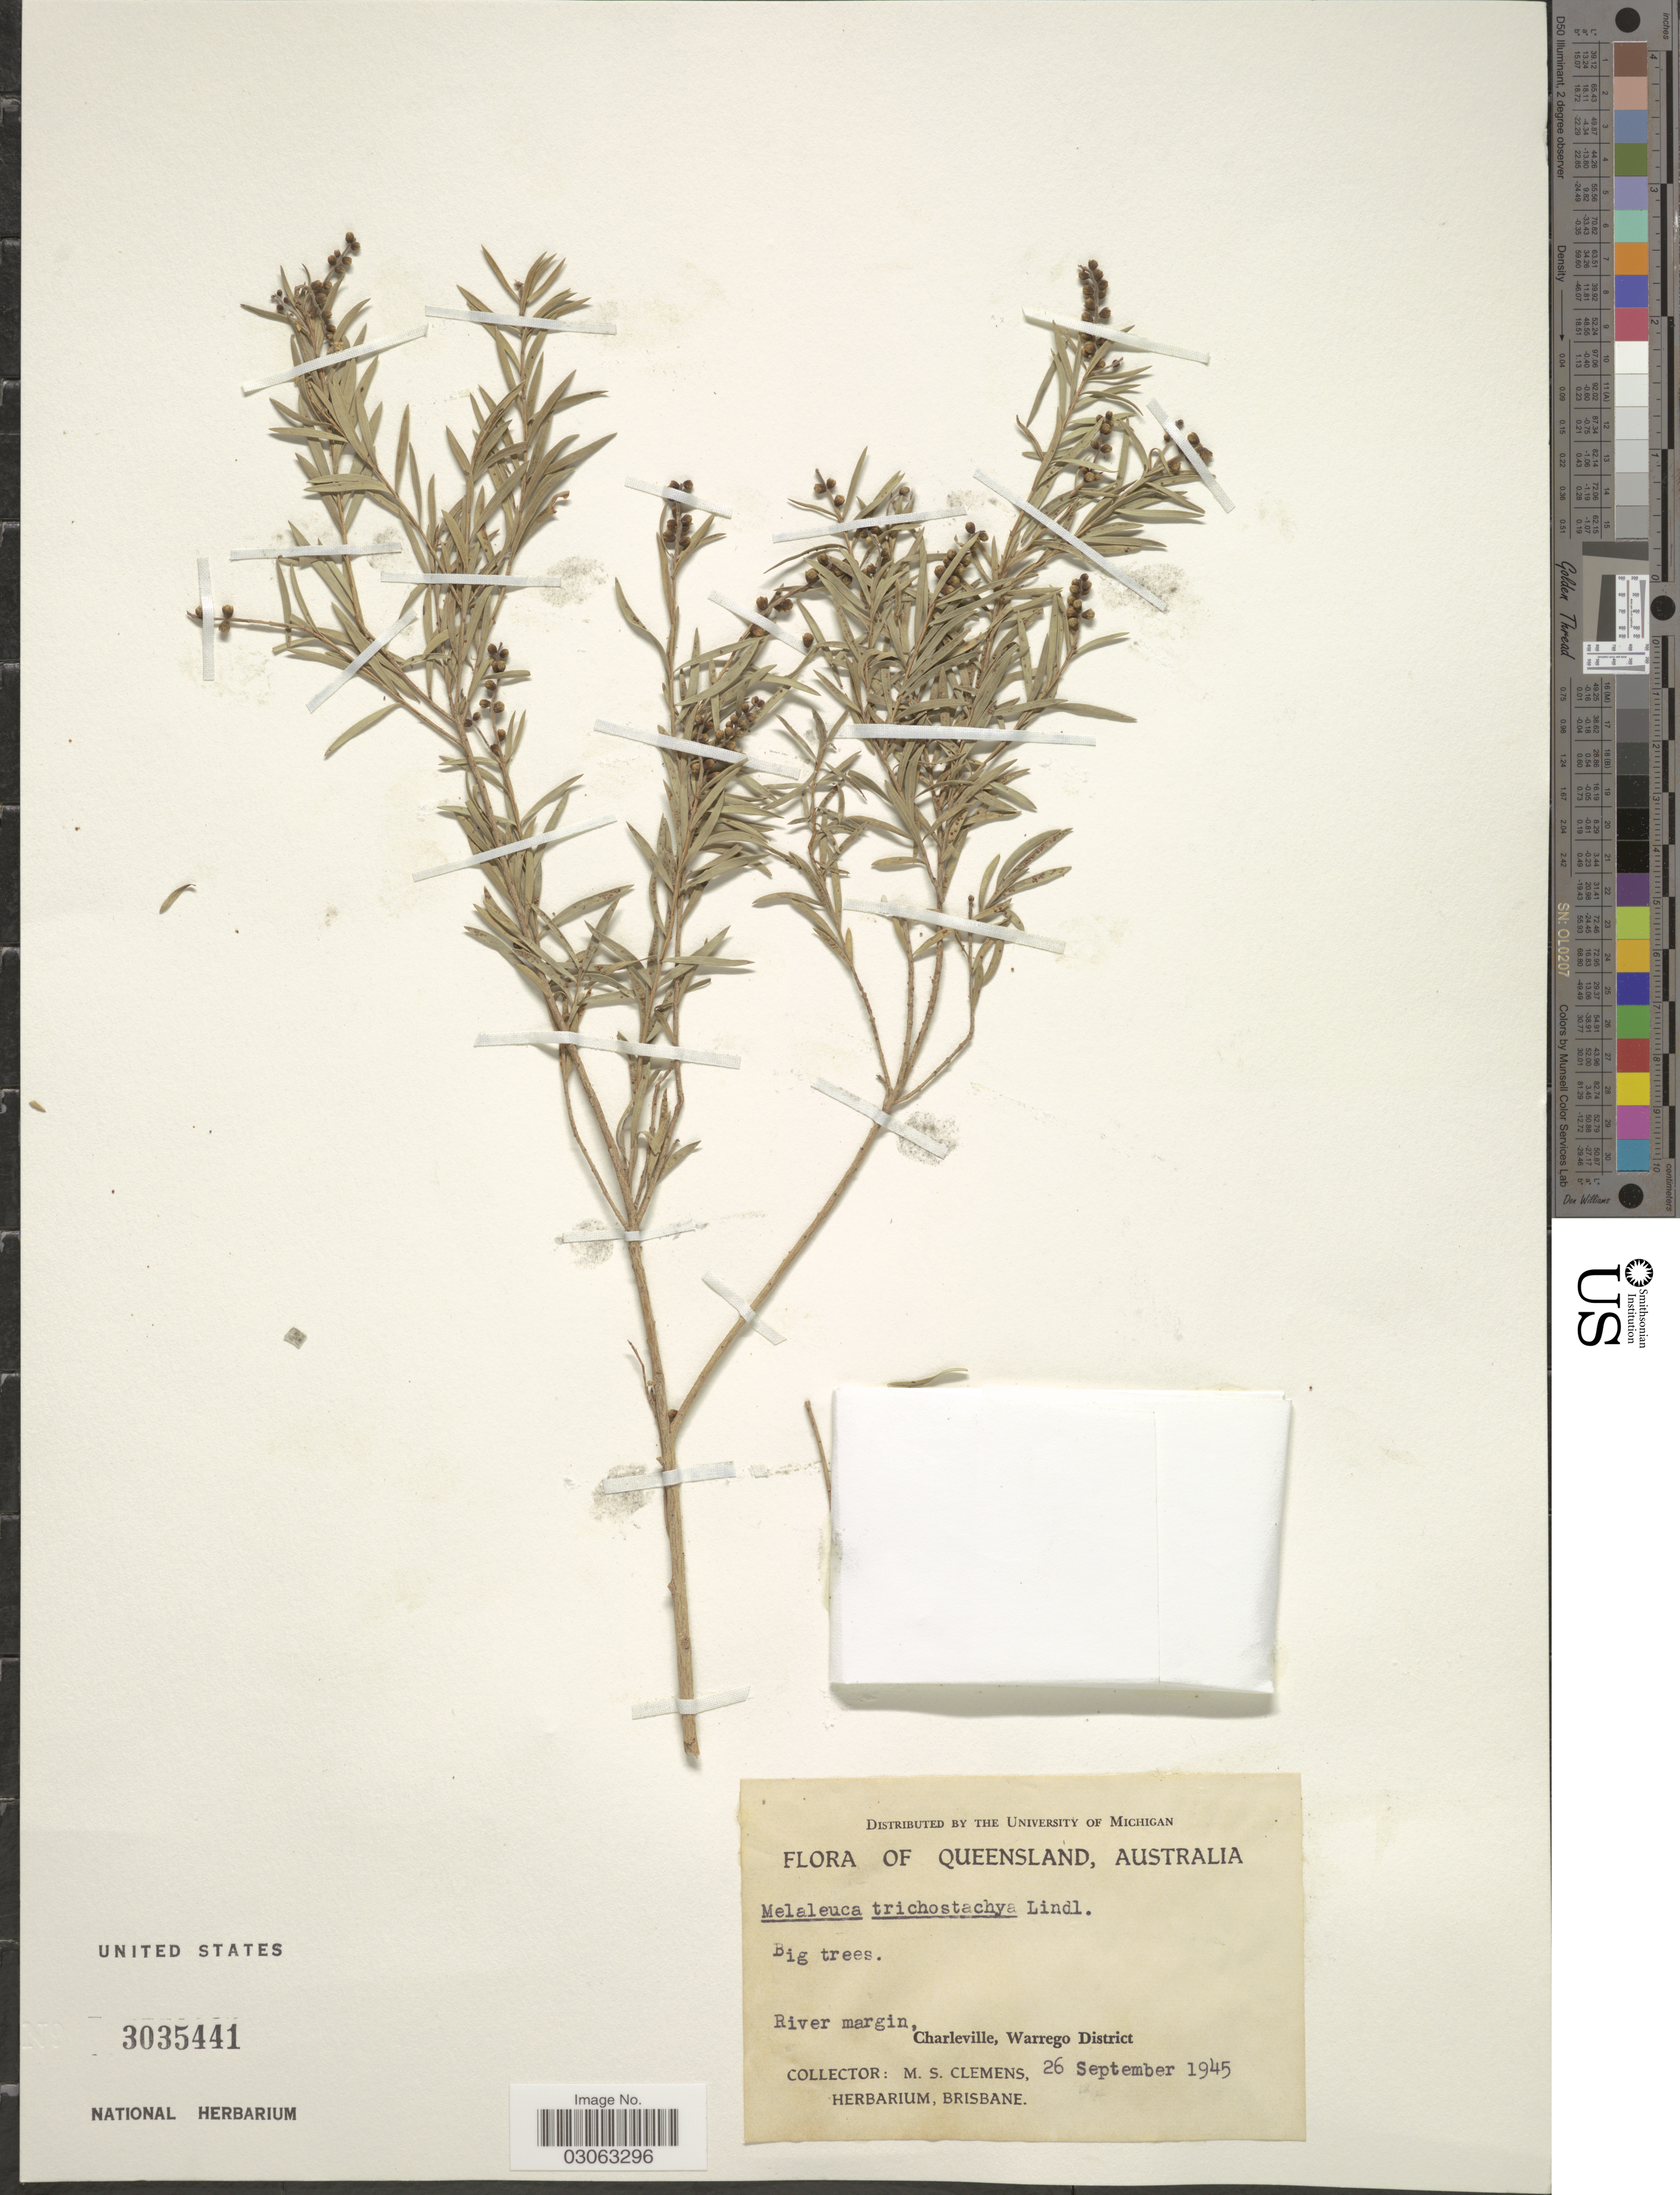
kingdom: Plantae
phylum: Tracheophyta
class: Magnoliopsida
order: Myrtales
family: Myrtaceae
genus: Melaleuca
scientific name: Melaleuca trichostachya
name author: Lindl.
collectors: M. S. Clemens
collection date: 1945-09-26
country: Australia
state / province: Queensland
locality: River margin, Charleville, Warrego District.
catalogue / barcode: US 3035441